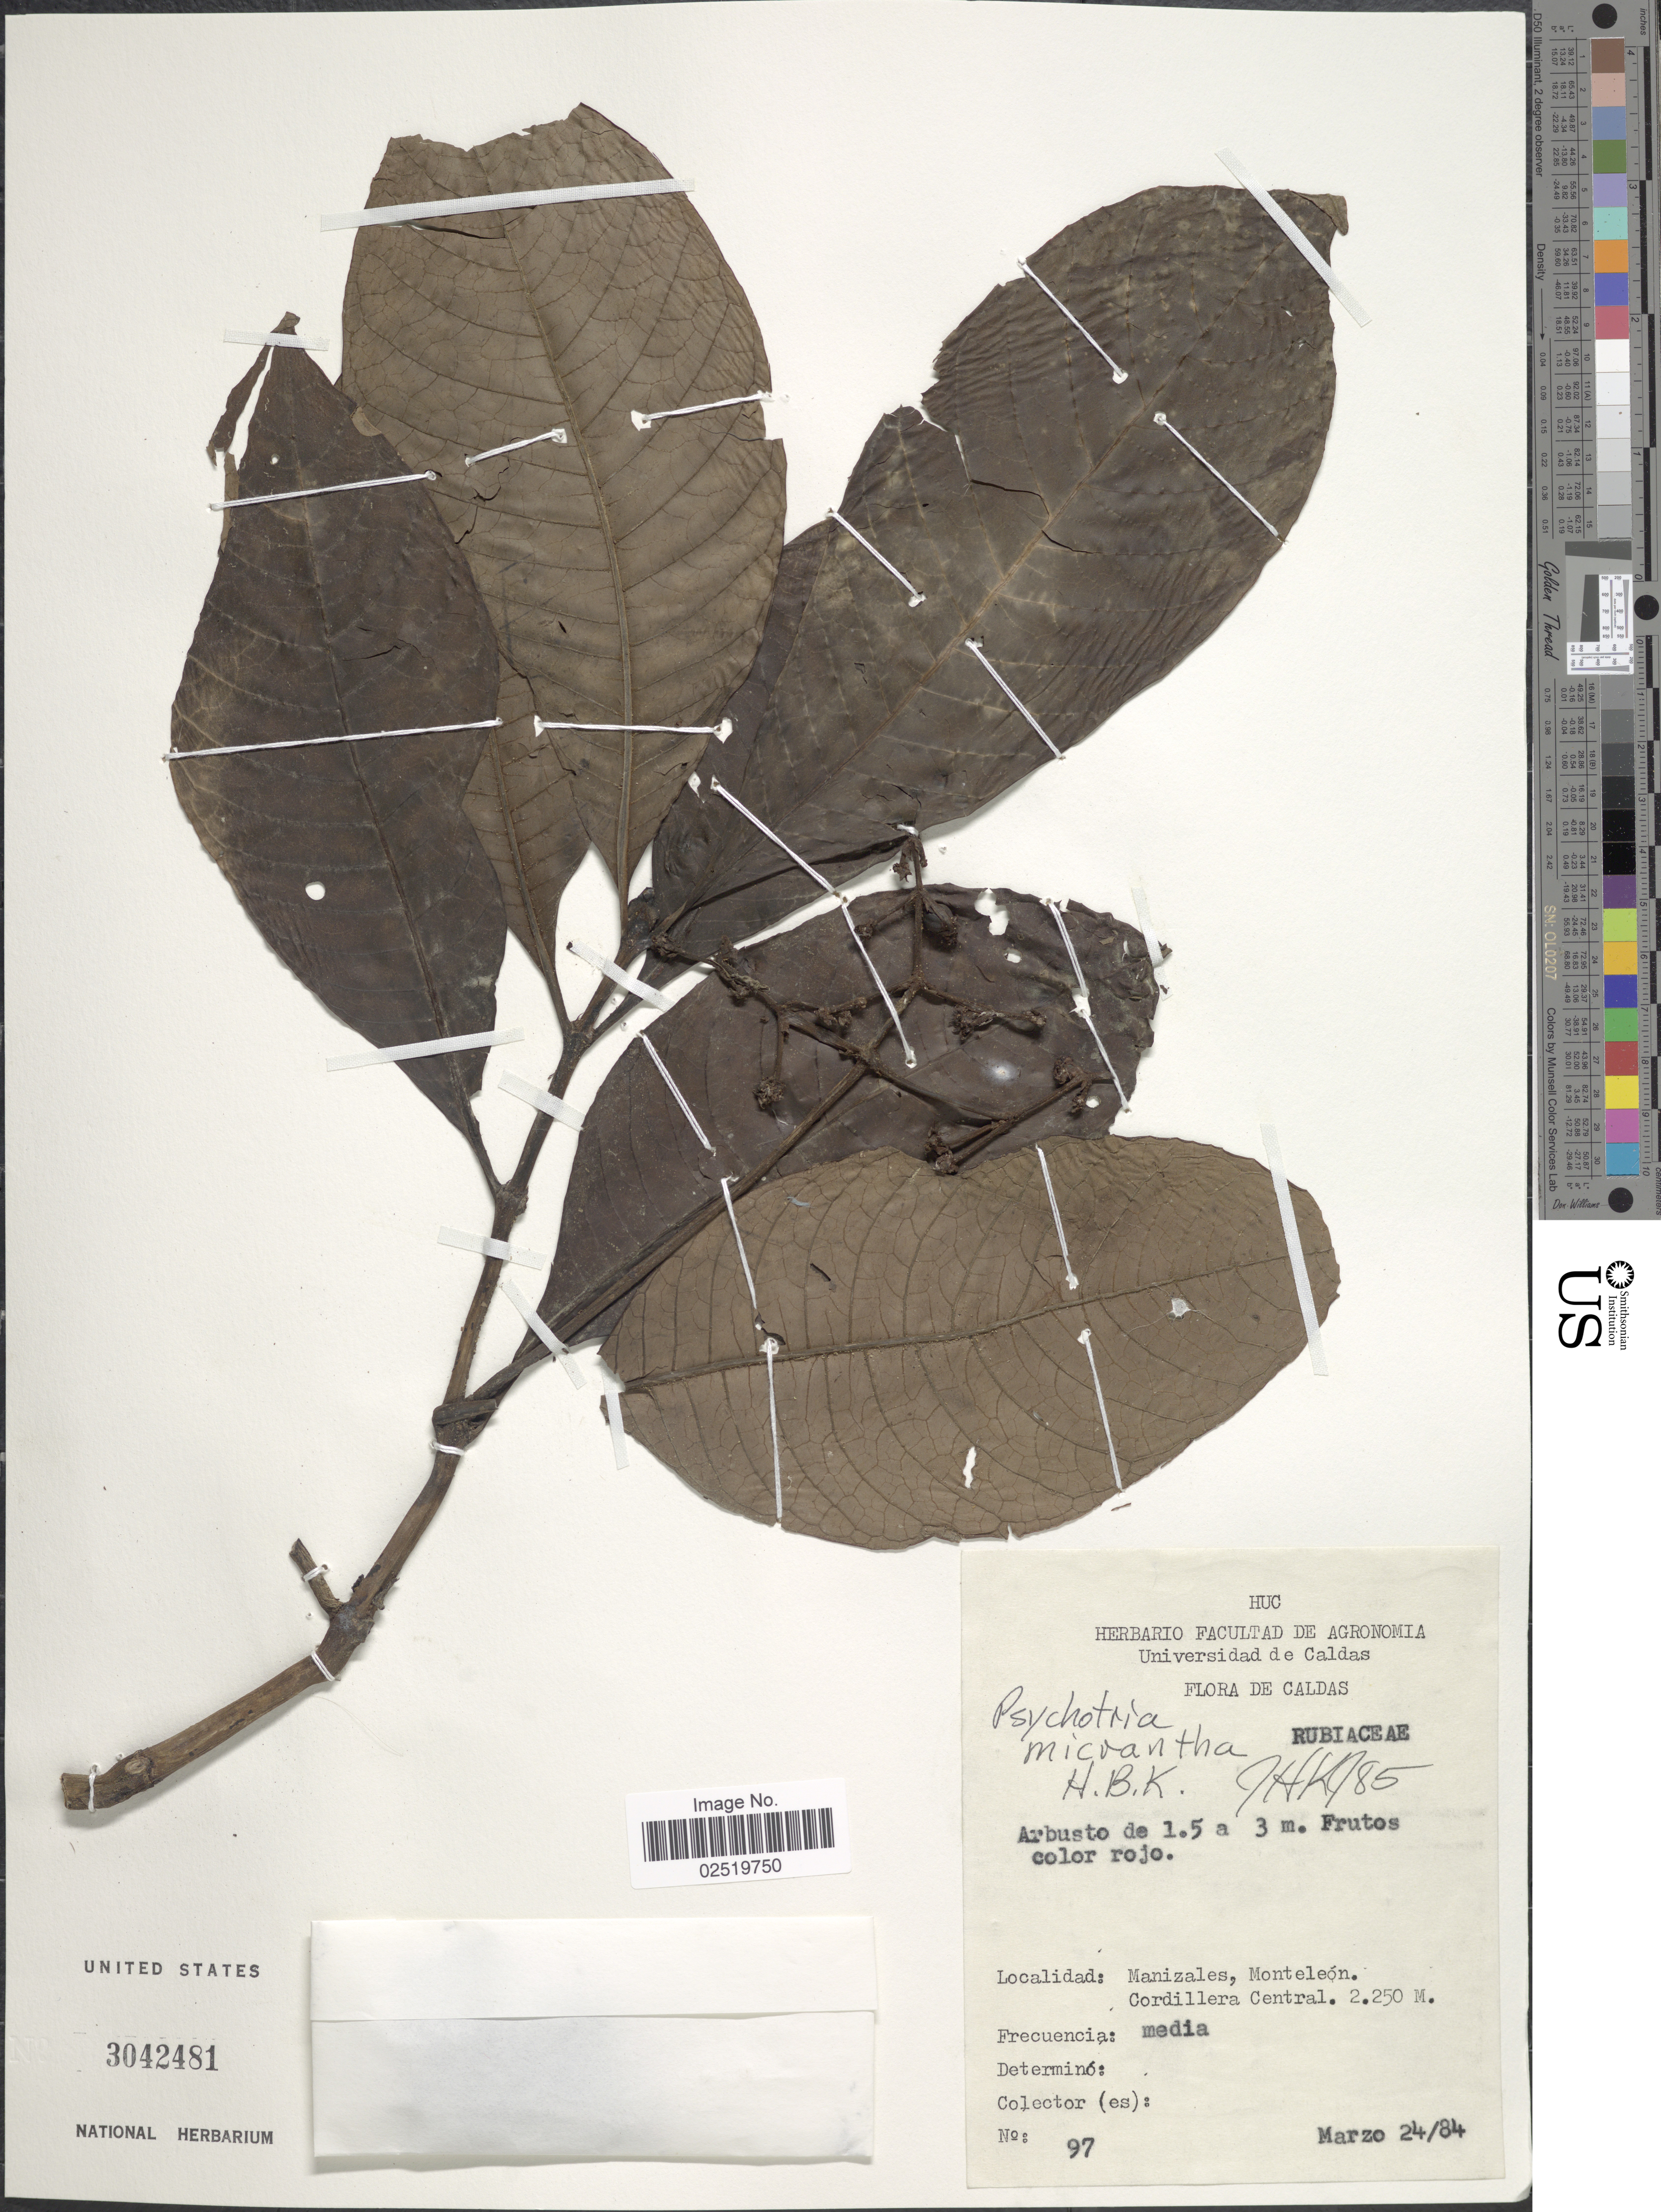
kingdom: Plantae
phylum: Tracheophyta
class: Magnoliopsida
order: Gentianales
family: Rubiaceae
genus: Psychotria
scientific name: Psychotria micrantha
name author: Kunth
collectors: ex Herb. Facultad de Agronomia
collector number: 97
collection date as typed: Transcribed d/m/y: 24/3/84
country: Colombia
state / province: Caldas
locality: Manizales, Monteleon, Cordillera Central.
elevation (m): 2250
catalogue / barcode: US 3042481